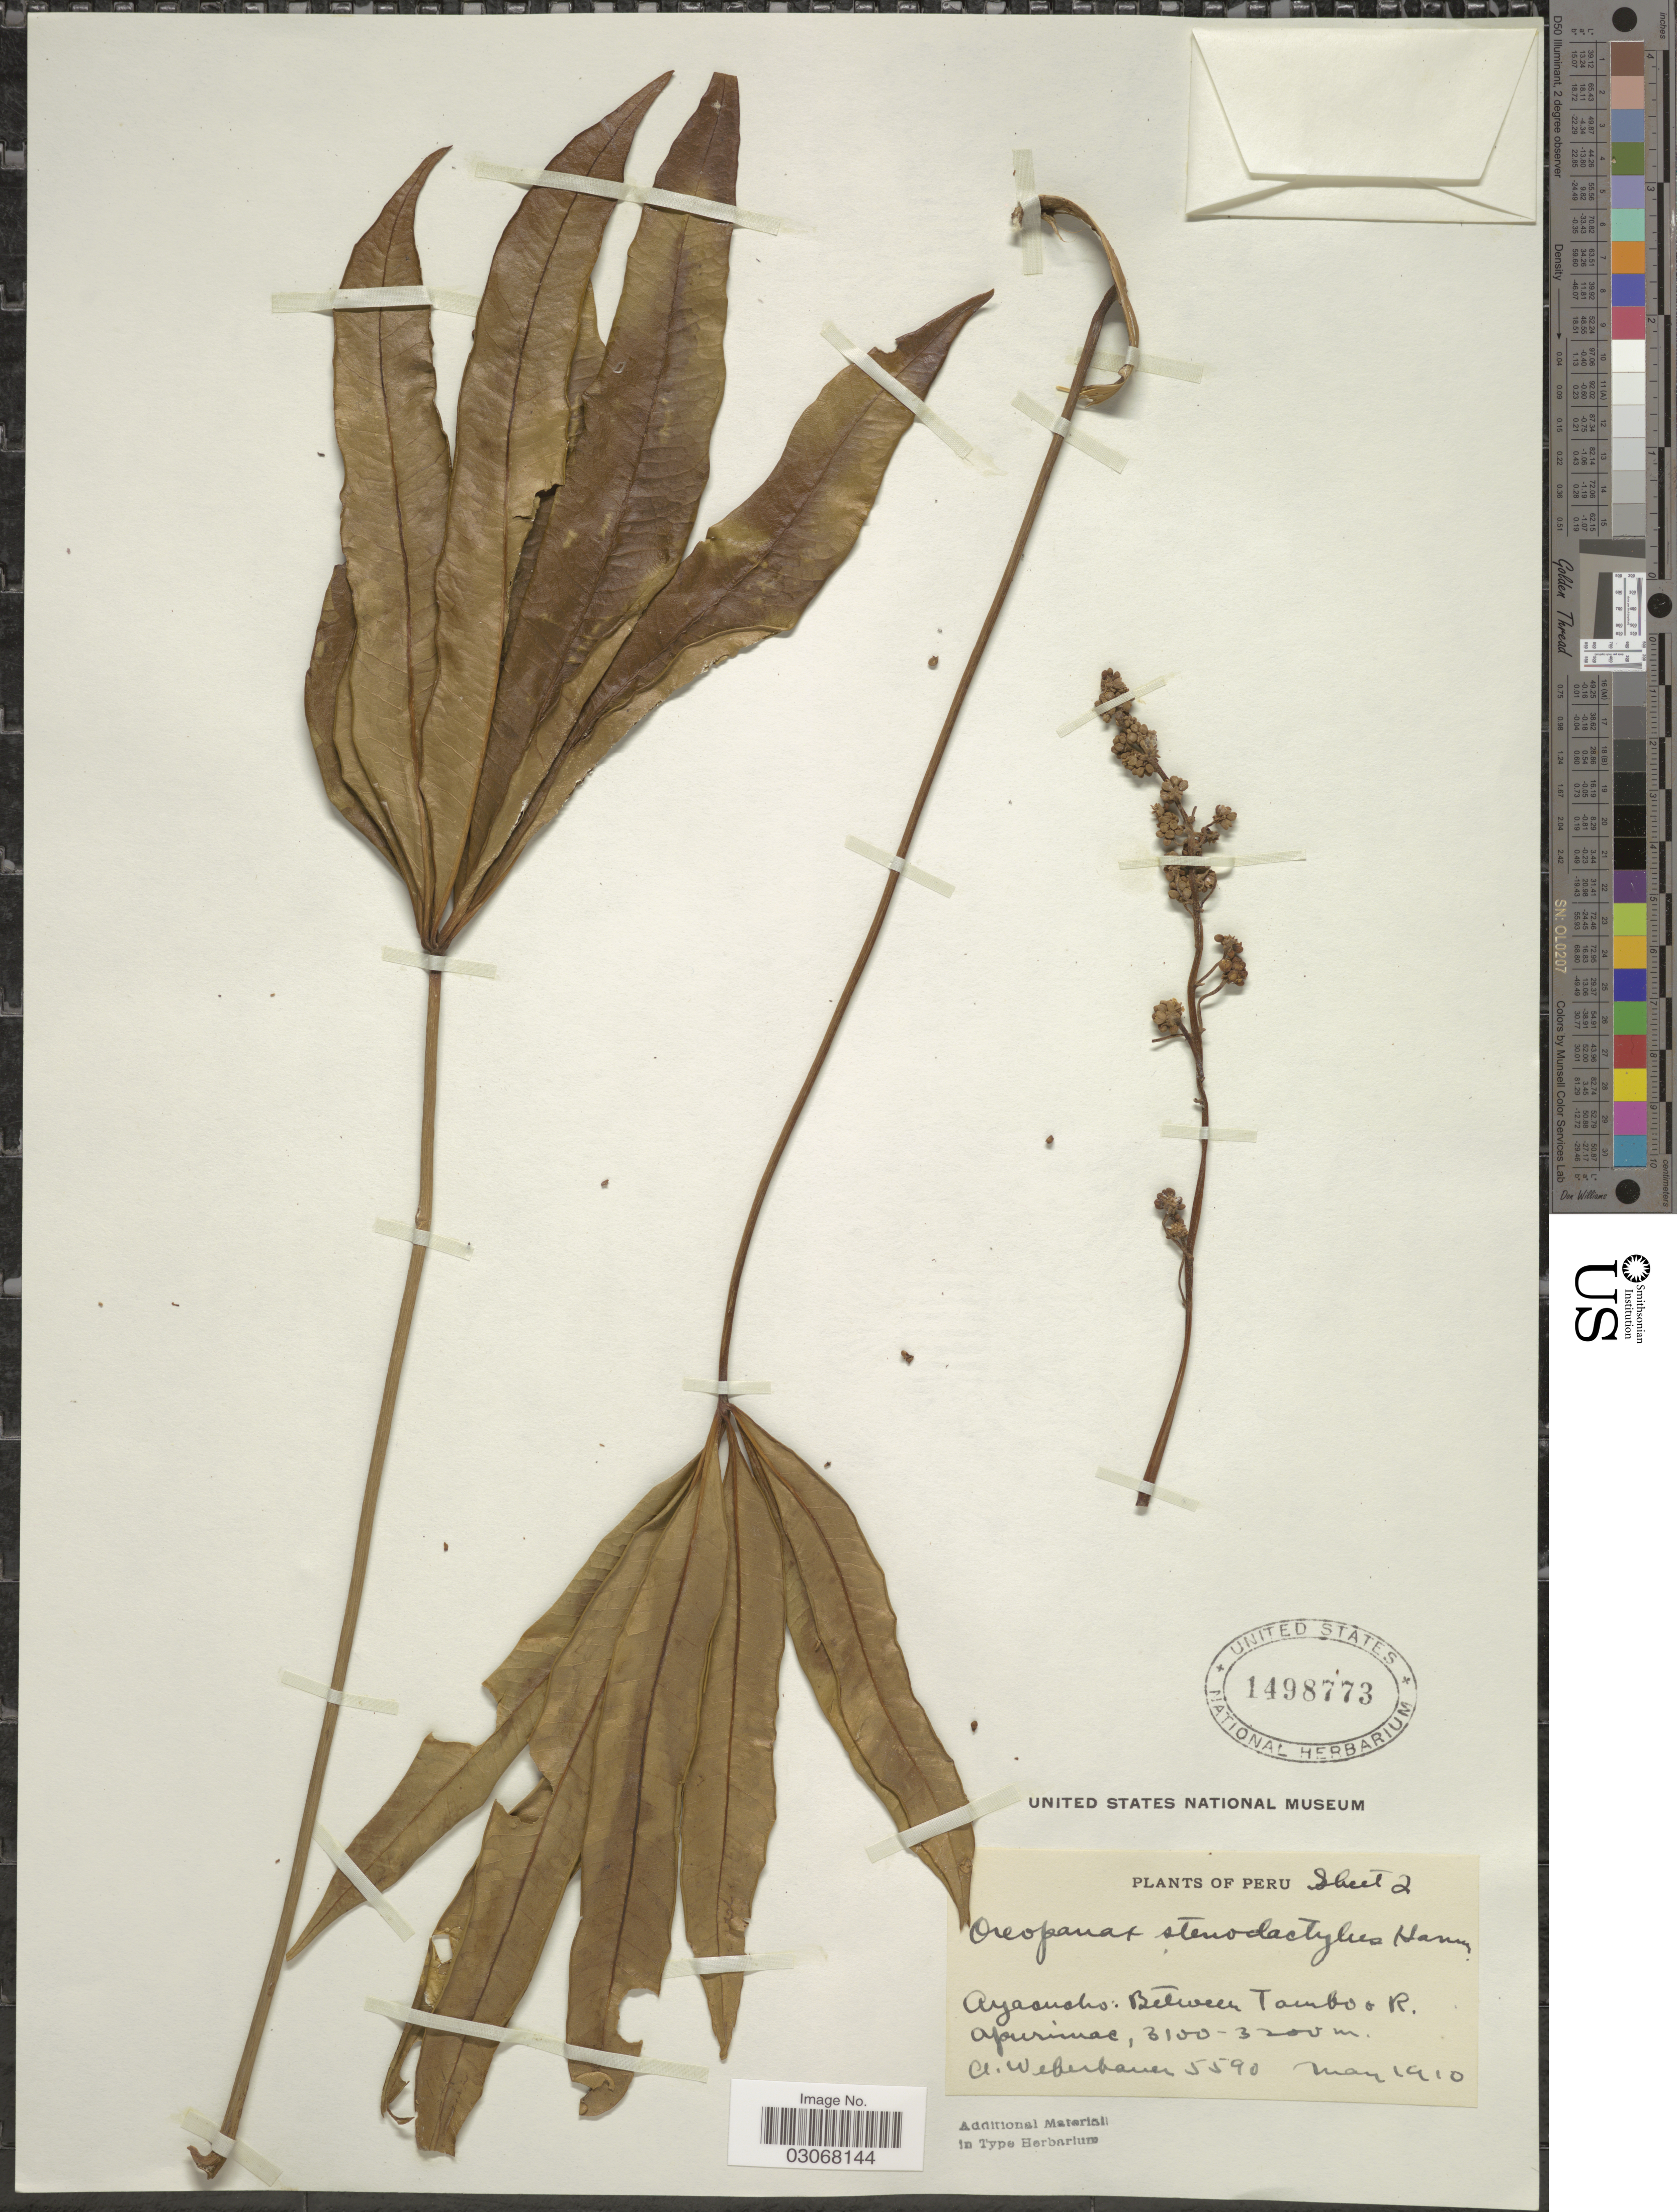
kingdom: Plantae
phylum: Tracheophyta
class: Magnoliopsida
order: Apiales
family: Araliaceae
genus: Oreopanax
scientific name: Oreopanax stenodactylus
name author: Harms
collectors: A. Weberbauer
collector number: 5590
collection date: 1910-05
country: Peru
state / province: Ayacucho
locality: Ayacucho: Between Tambo & R. Apurimac.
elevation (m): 3100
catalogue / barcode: US 1498773